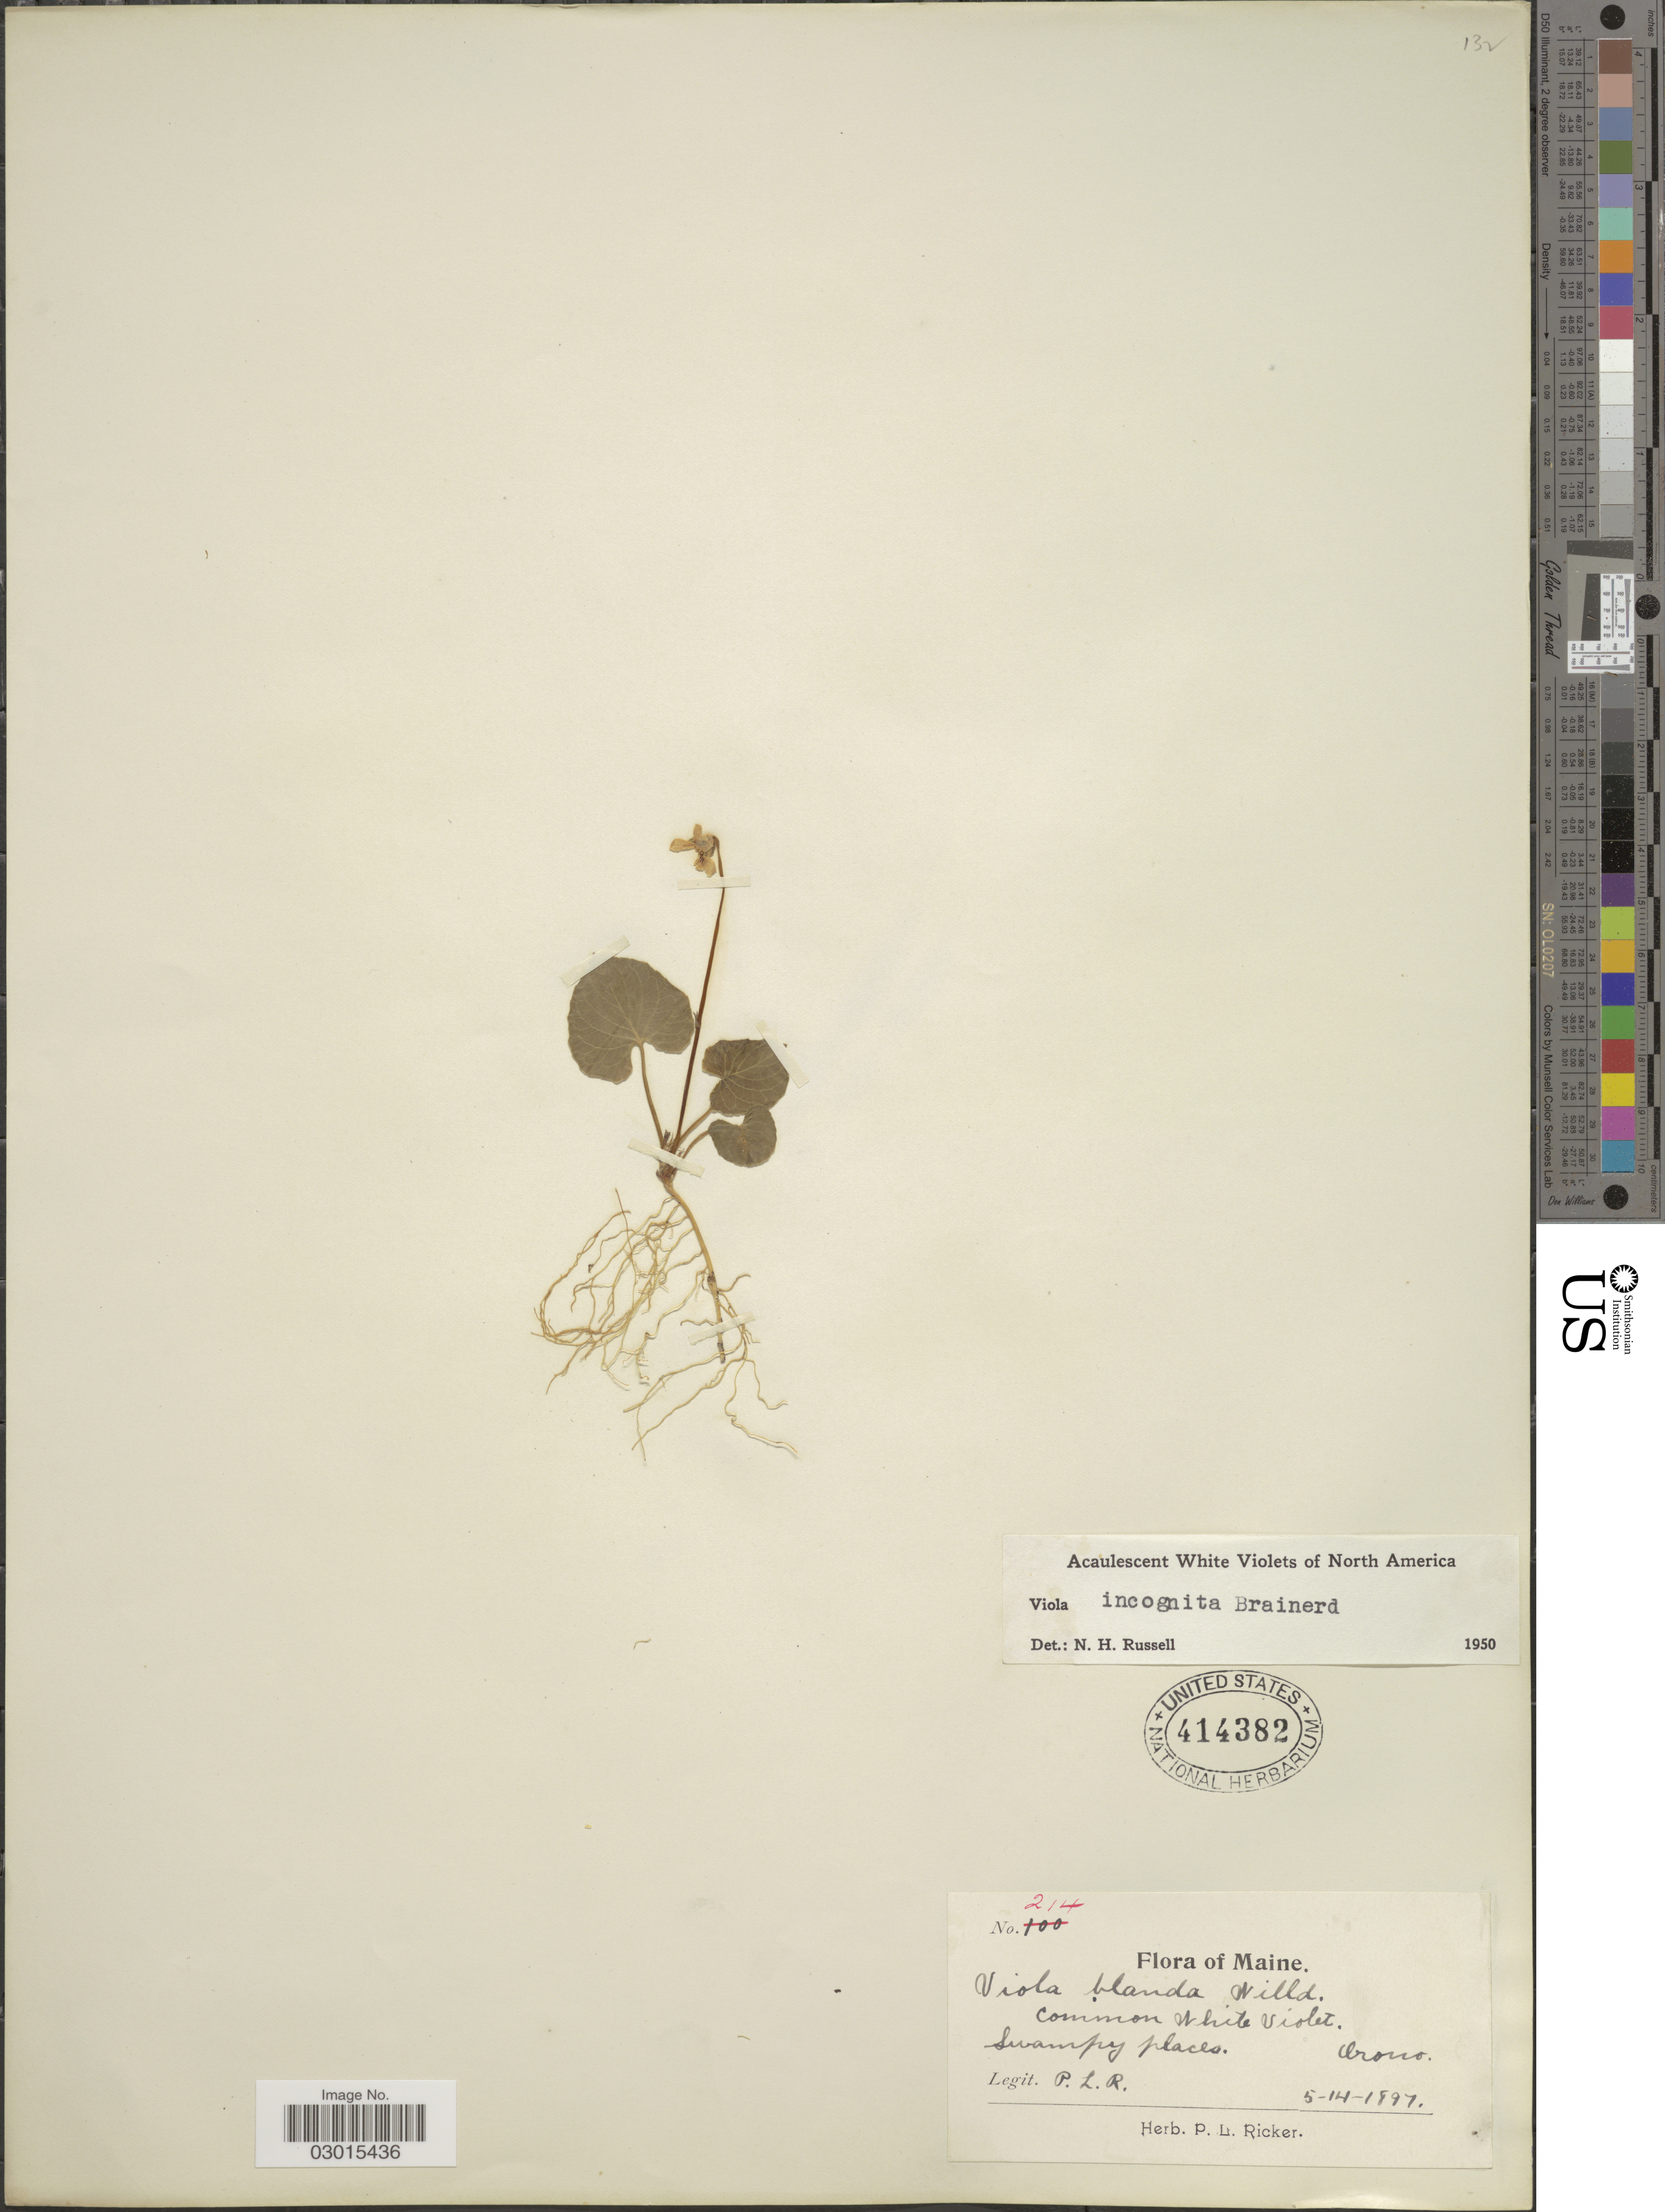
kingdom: Plantae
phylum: Tracheophyta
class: Magnoliopsida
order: Malpighiales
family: Violaceae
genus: Viola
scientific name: Viola incognita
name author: Brainerd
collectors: P. Ricker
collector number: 214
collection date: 1897-05-14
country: United States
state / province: Maine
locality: Orono.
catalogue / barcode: US 414382